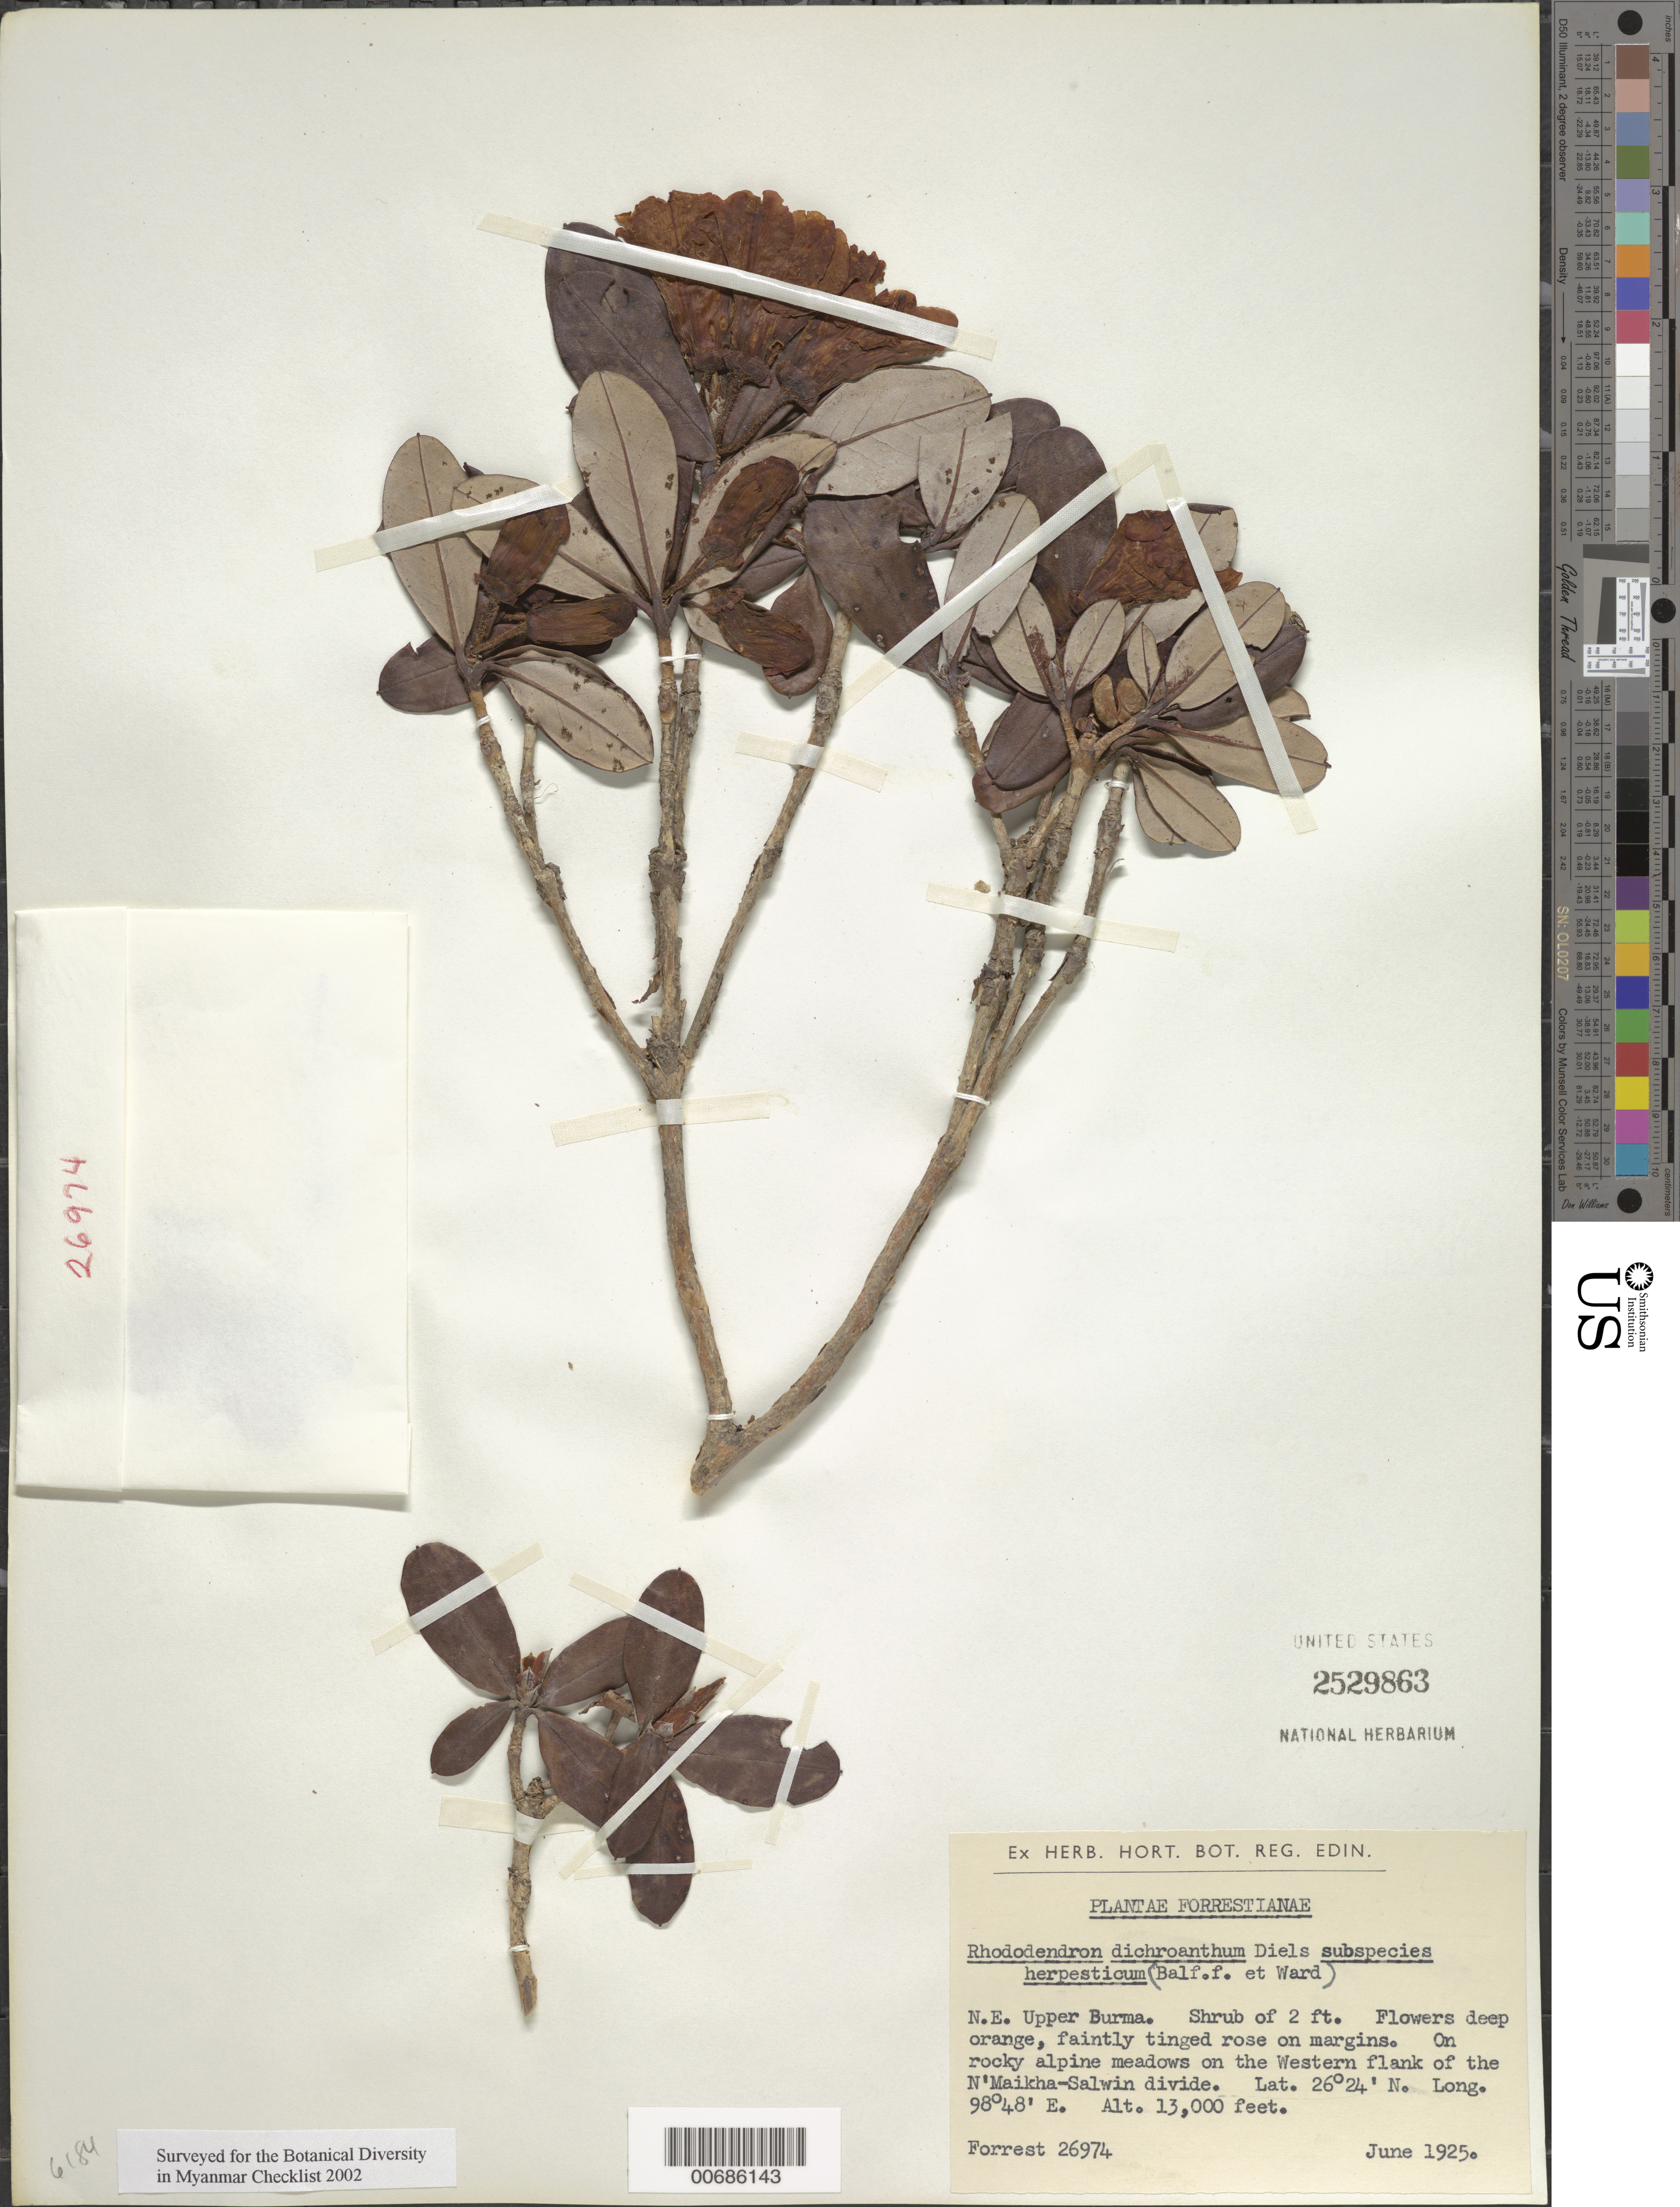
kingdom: Plantae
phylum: Tracheophyta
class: Magnoliopsida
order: Ericales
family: Ericaceae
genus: Rhododendron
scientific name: Rhododendron dichroanthum subsp. herpesticum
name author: (Balf. f. & Kingdon-Ward) Cowan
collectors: G. Forrest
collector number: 26974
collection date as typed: Jun 1925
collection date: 1925-06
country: Myanmar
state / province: Kachin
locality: N'Maikha-Salwin Divide, W flank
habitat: Rocky alpine meadows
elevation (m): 3962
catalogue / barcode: US 2529863